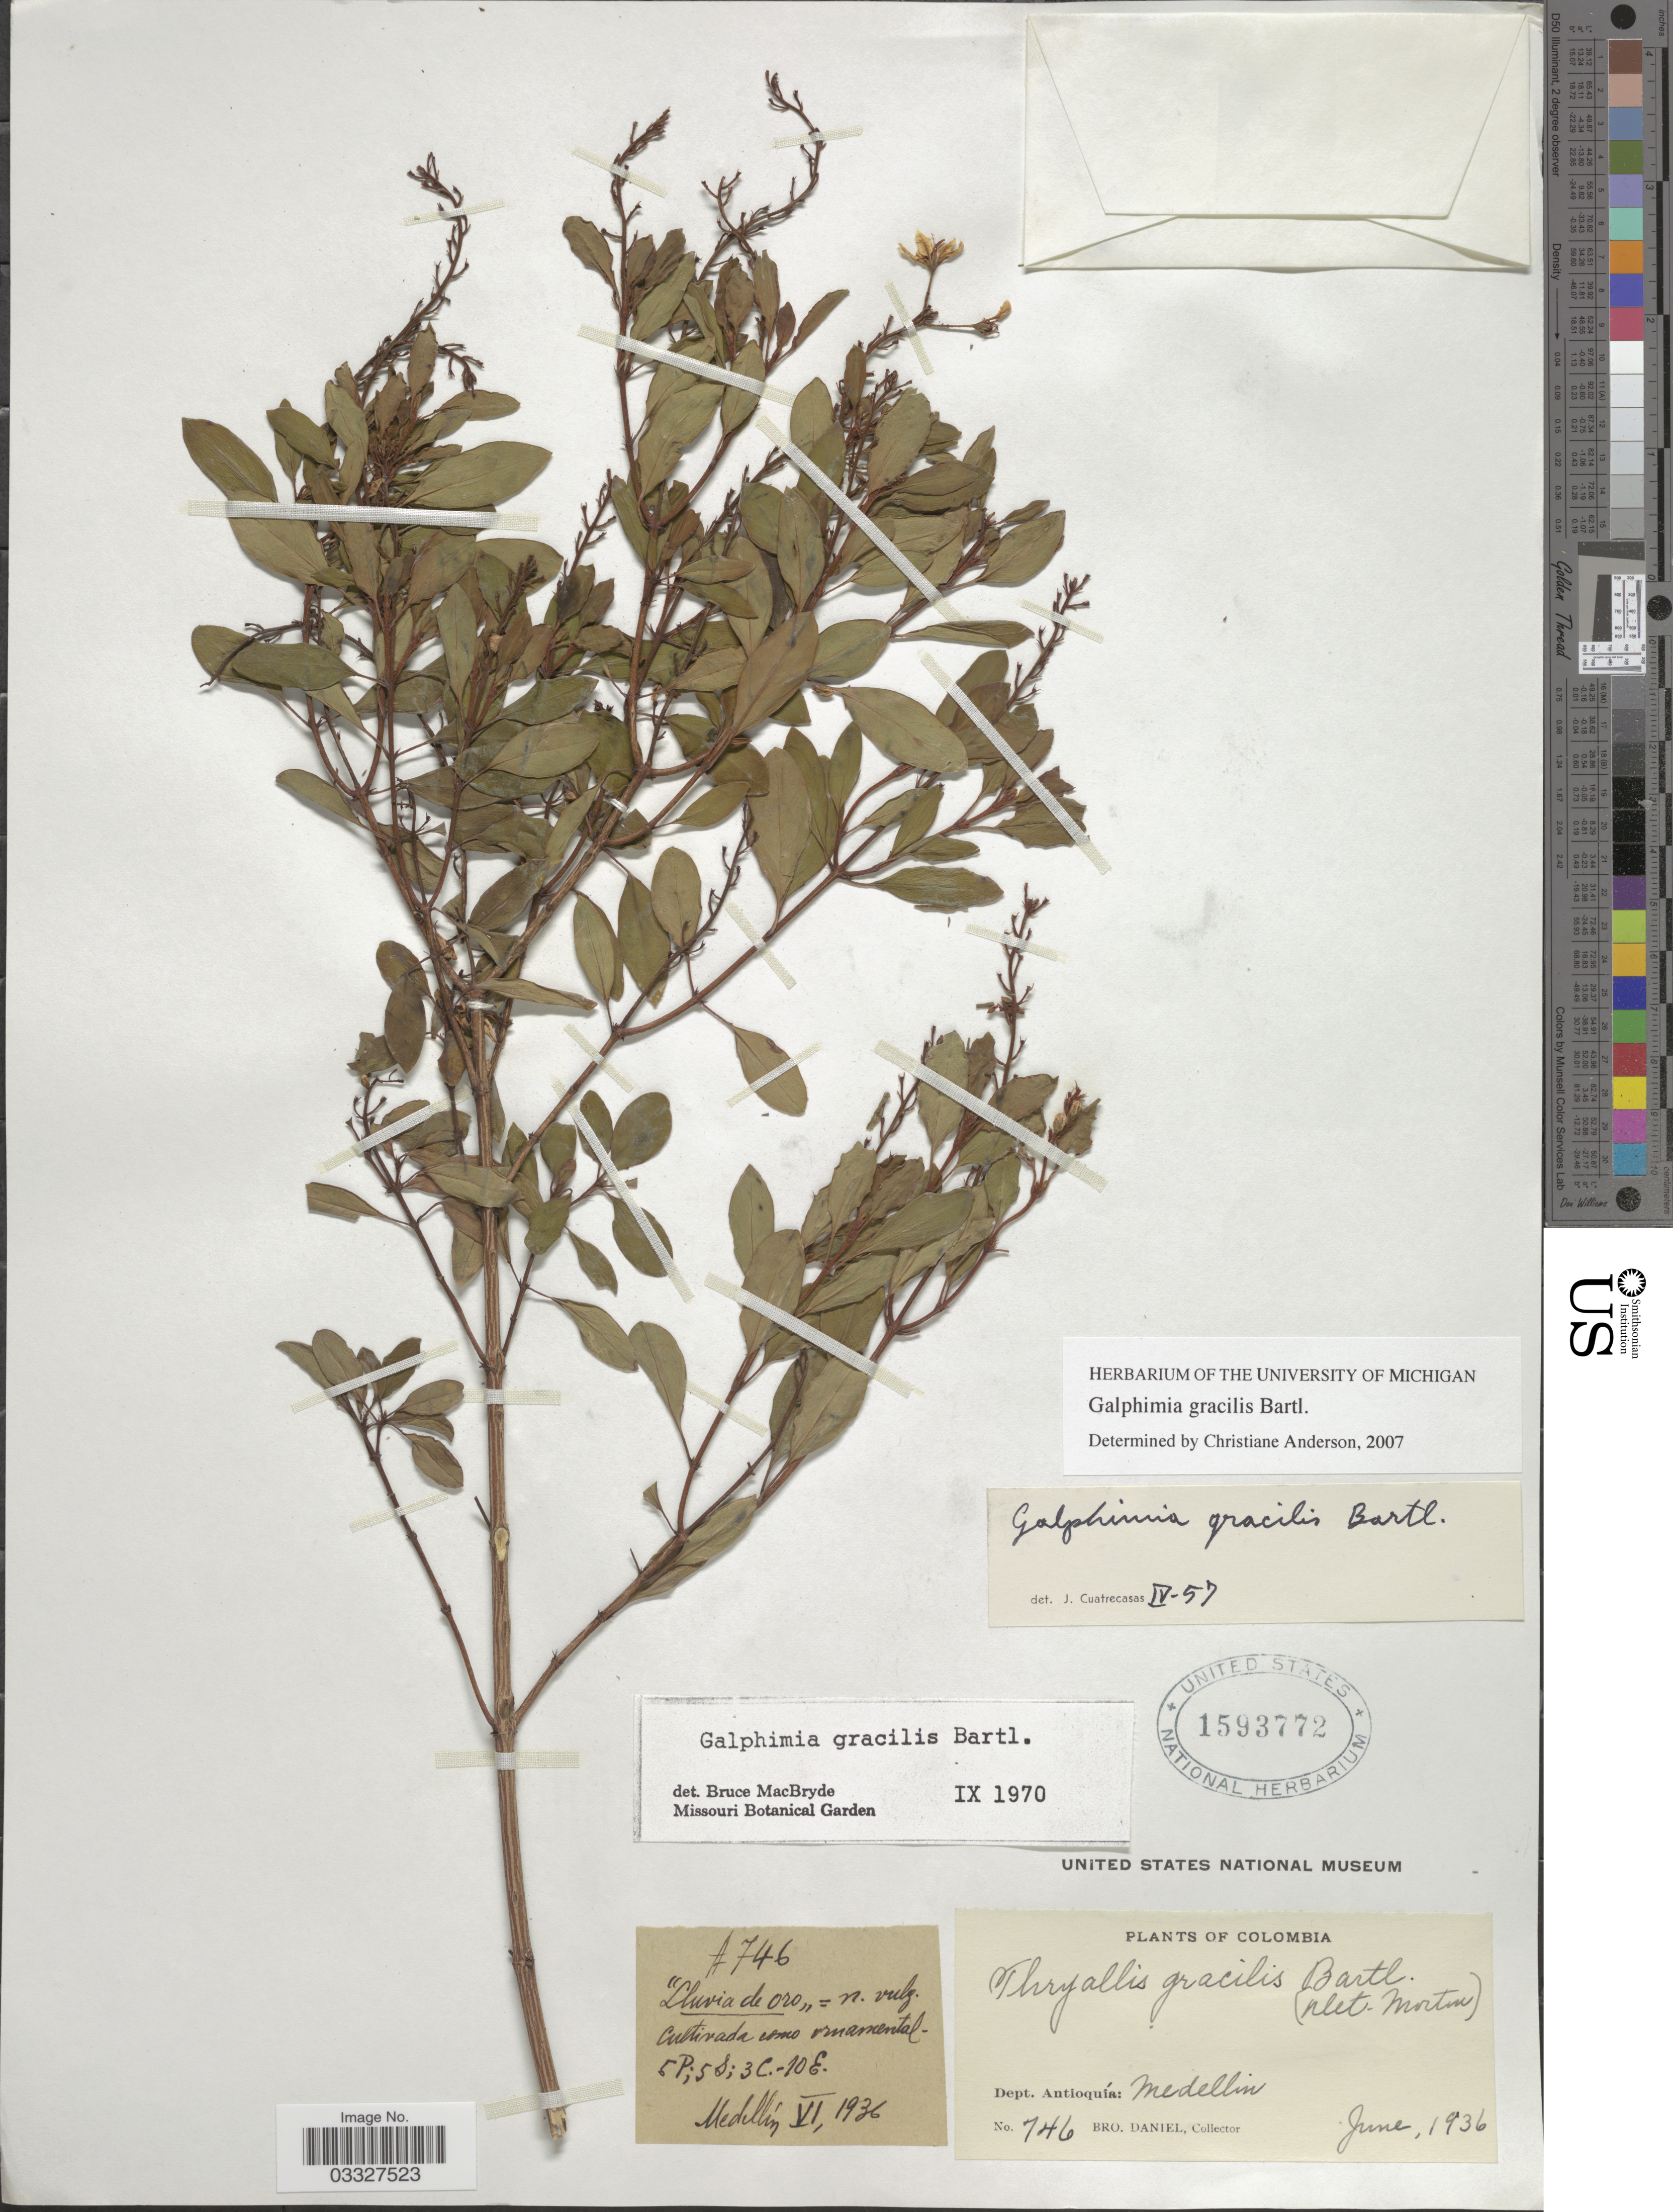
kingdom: Plantae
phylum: Tracheophyta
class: Magnoliopsida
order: Malpighiales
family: Malpighiaceae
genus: Galphimia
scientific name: Galphimia gracilis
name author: Bartl.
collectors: Bro. Daniel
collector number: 746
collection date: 1936-06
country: Colombia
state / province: Antioquia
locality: Dept. Antioquía: Medellin.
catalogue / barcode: US 1593772